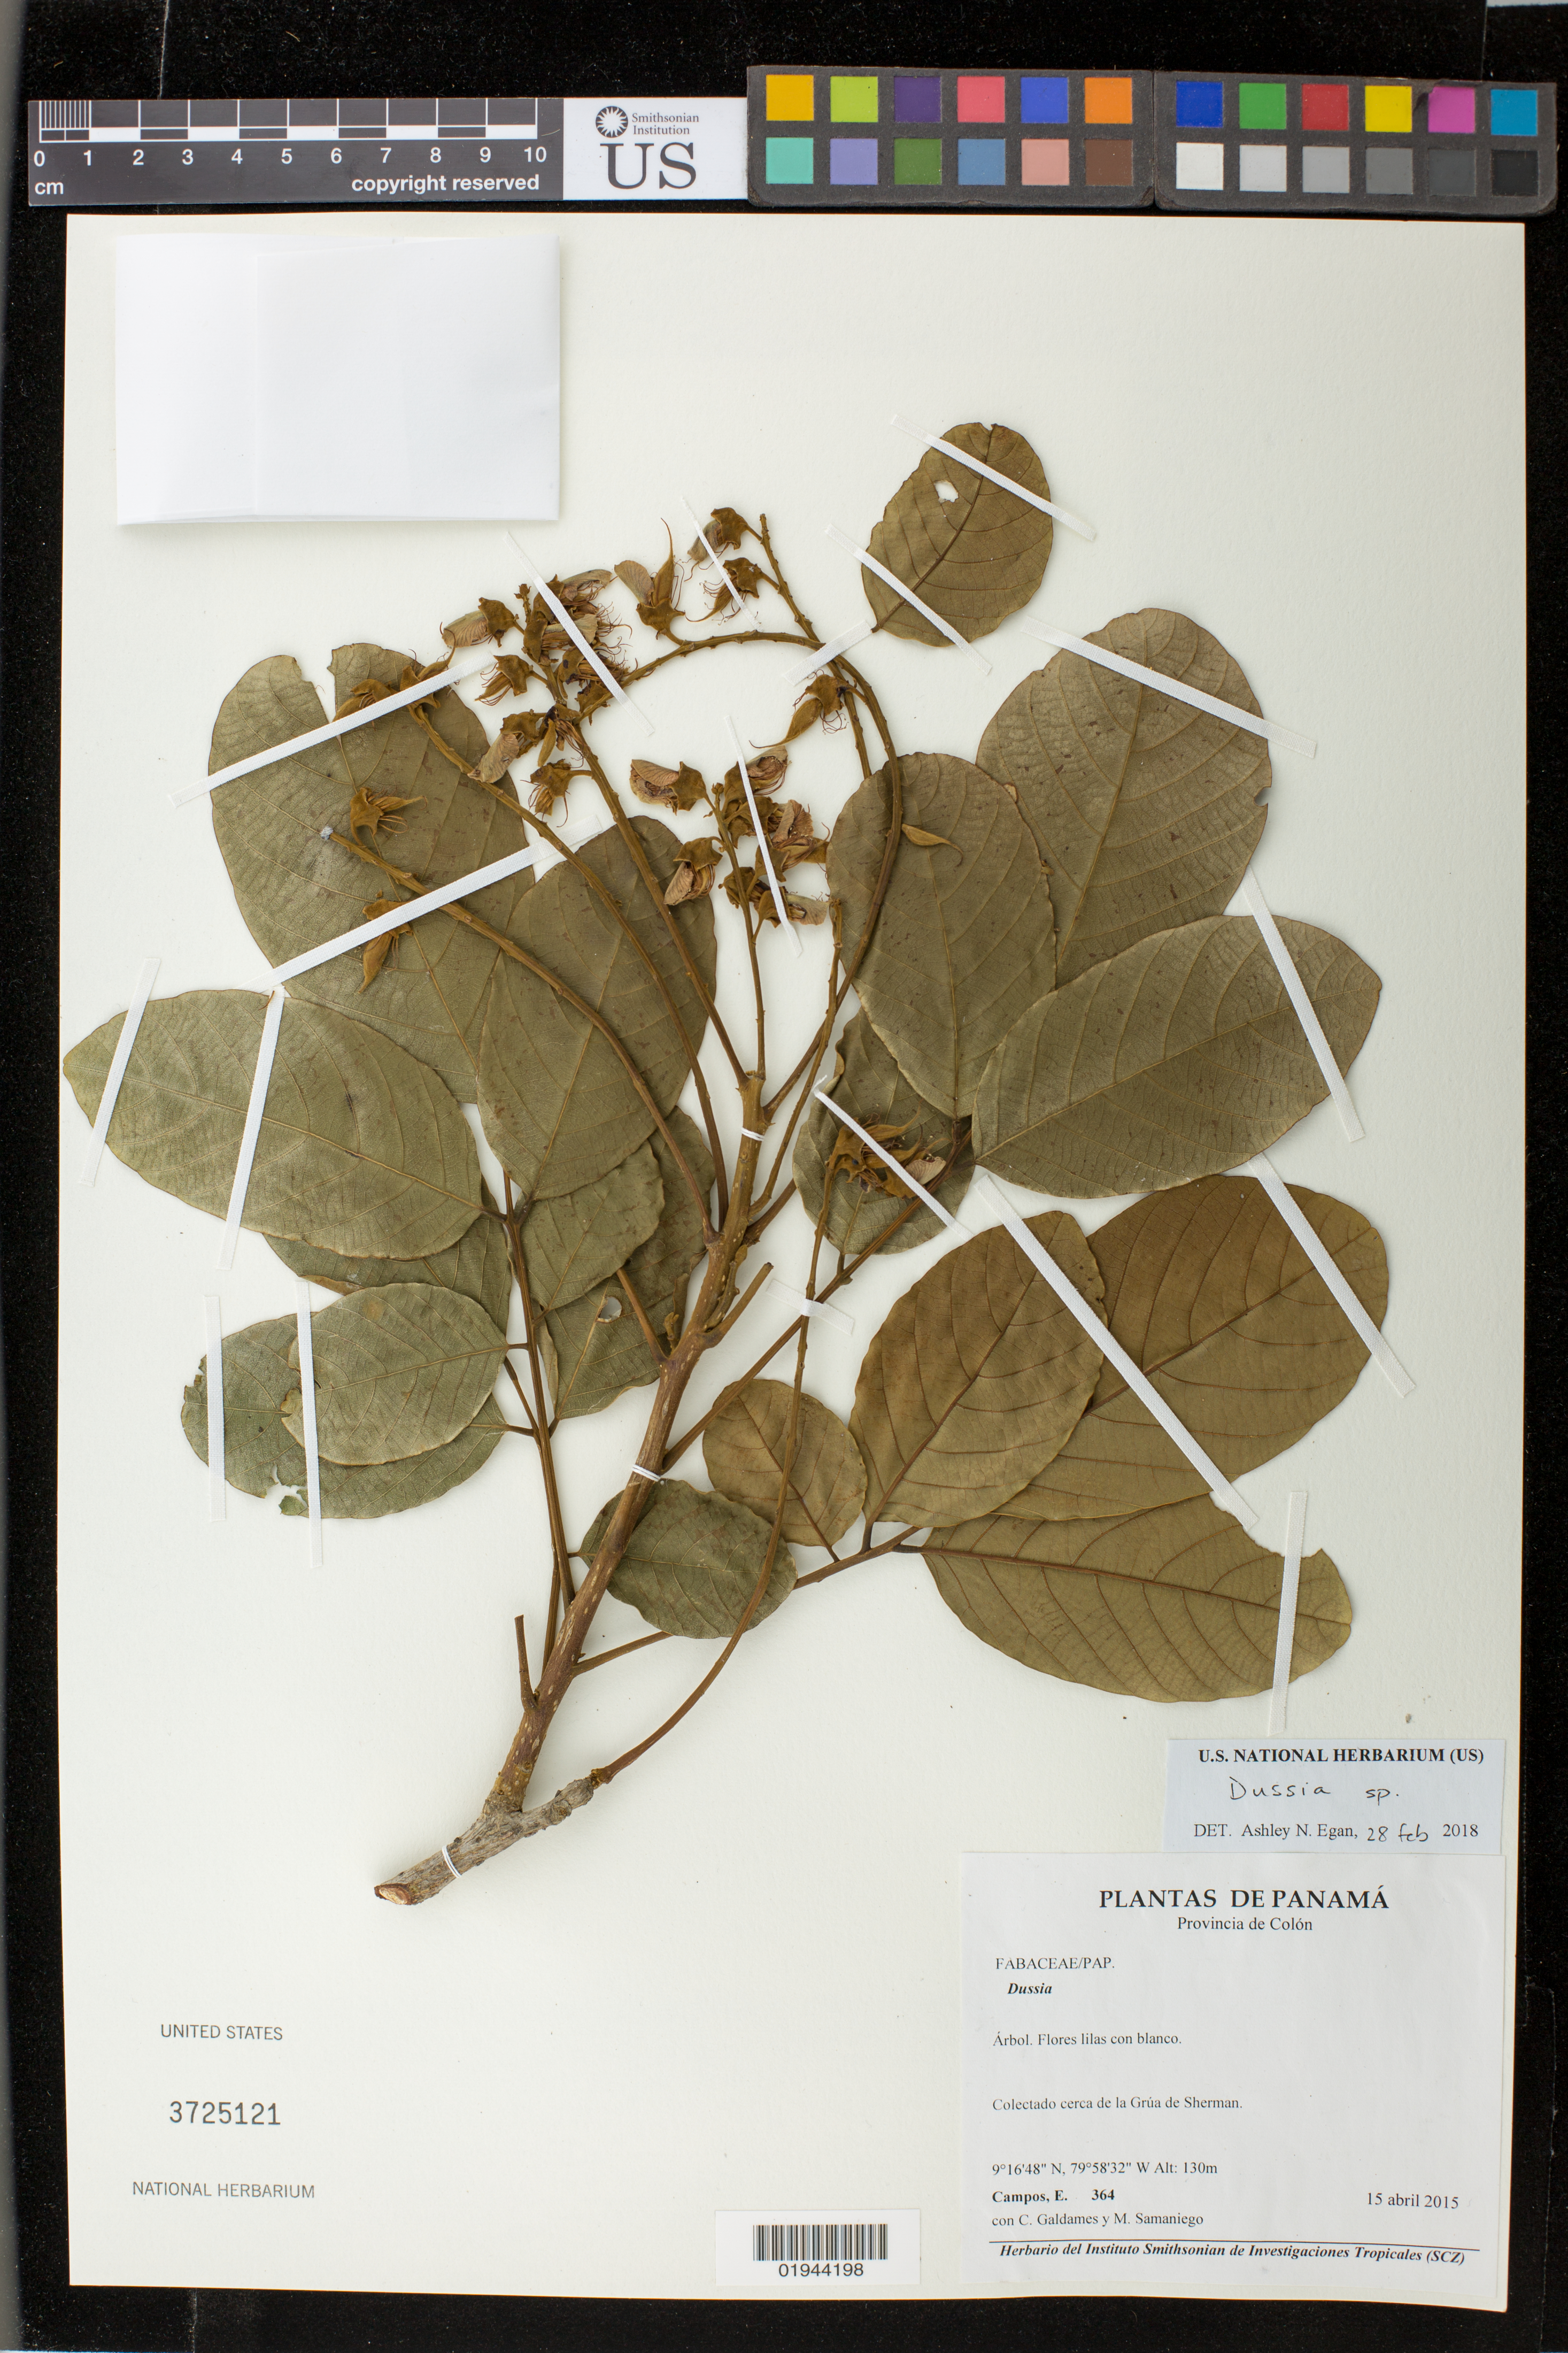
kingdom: Plantae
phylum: Tracheophyta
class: Magnoliopsida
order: Fabales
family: Fabaceae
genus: Dussia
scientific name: Dussia sp.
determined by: Egan, Ashley N., (US), Smithsonian Institution - National Museum of Natural History (UNITED STATES)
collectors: E. Campos, C. Galdames & M. Samaniego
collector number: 364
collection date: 2015-04-15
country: Panama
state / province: Colón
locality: Colectado cerca de la Grua de Sherman.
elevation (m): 130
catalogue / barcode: US 3725121